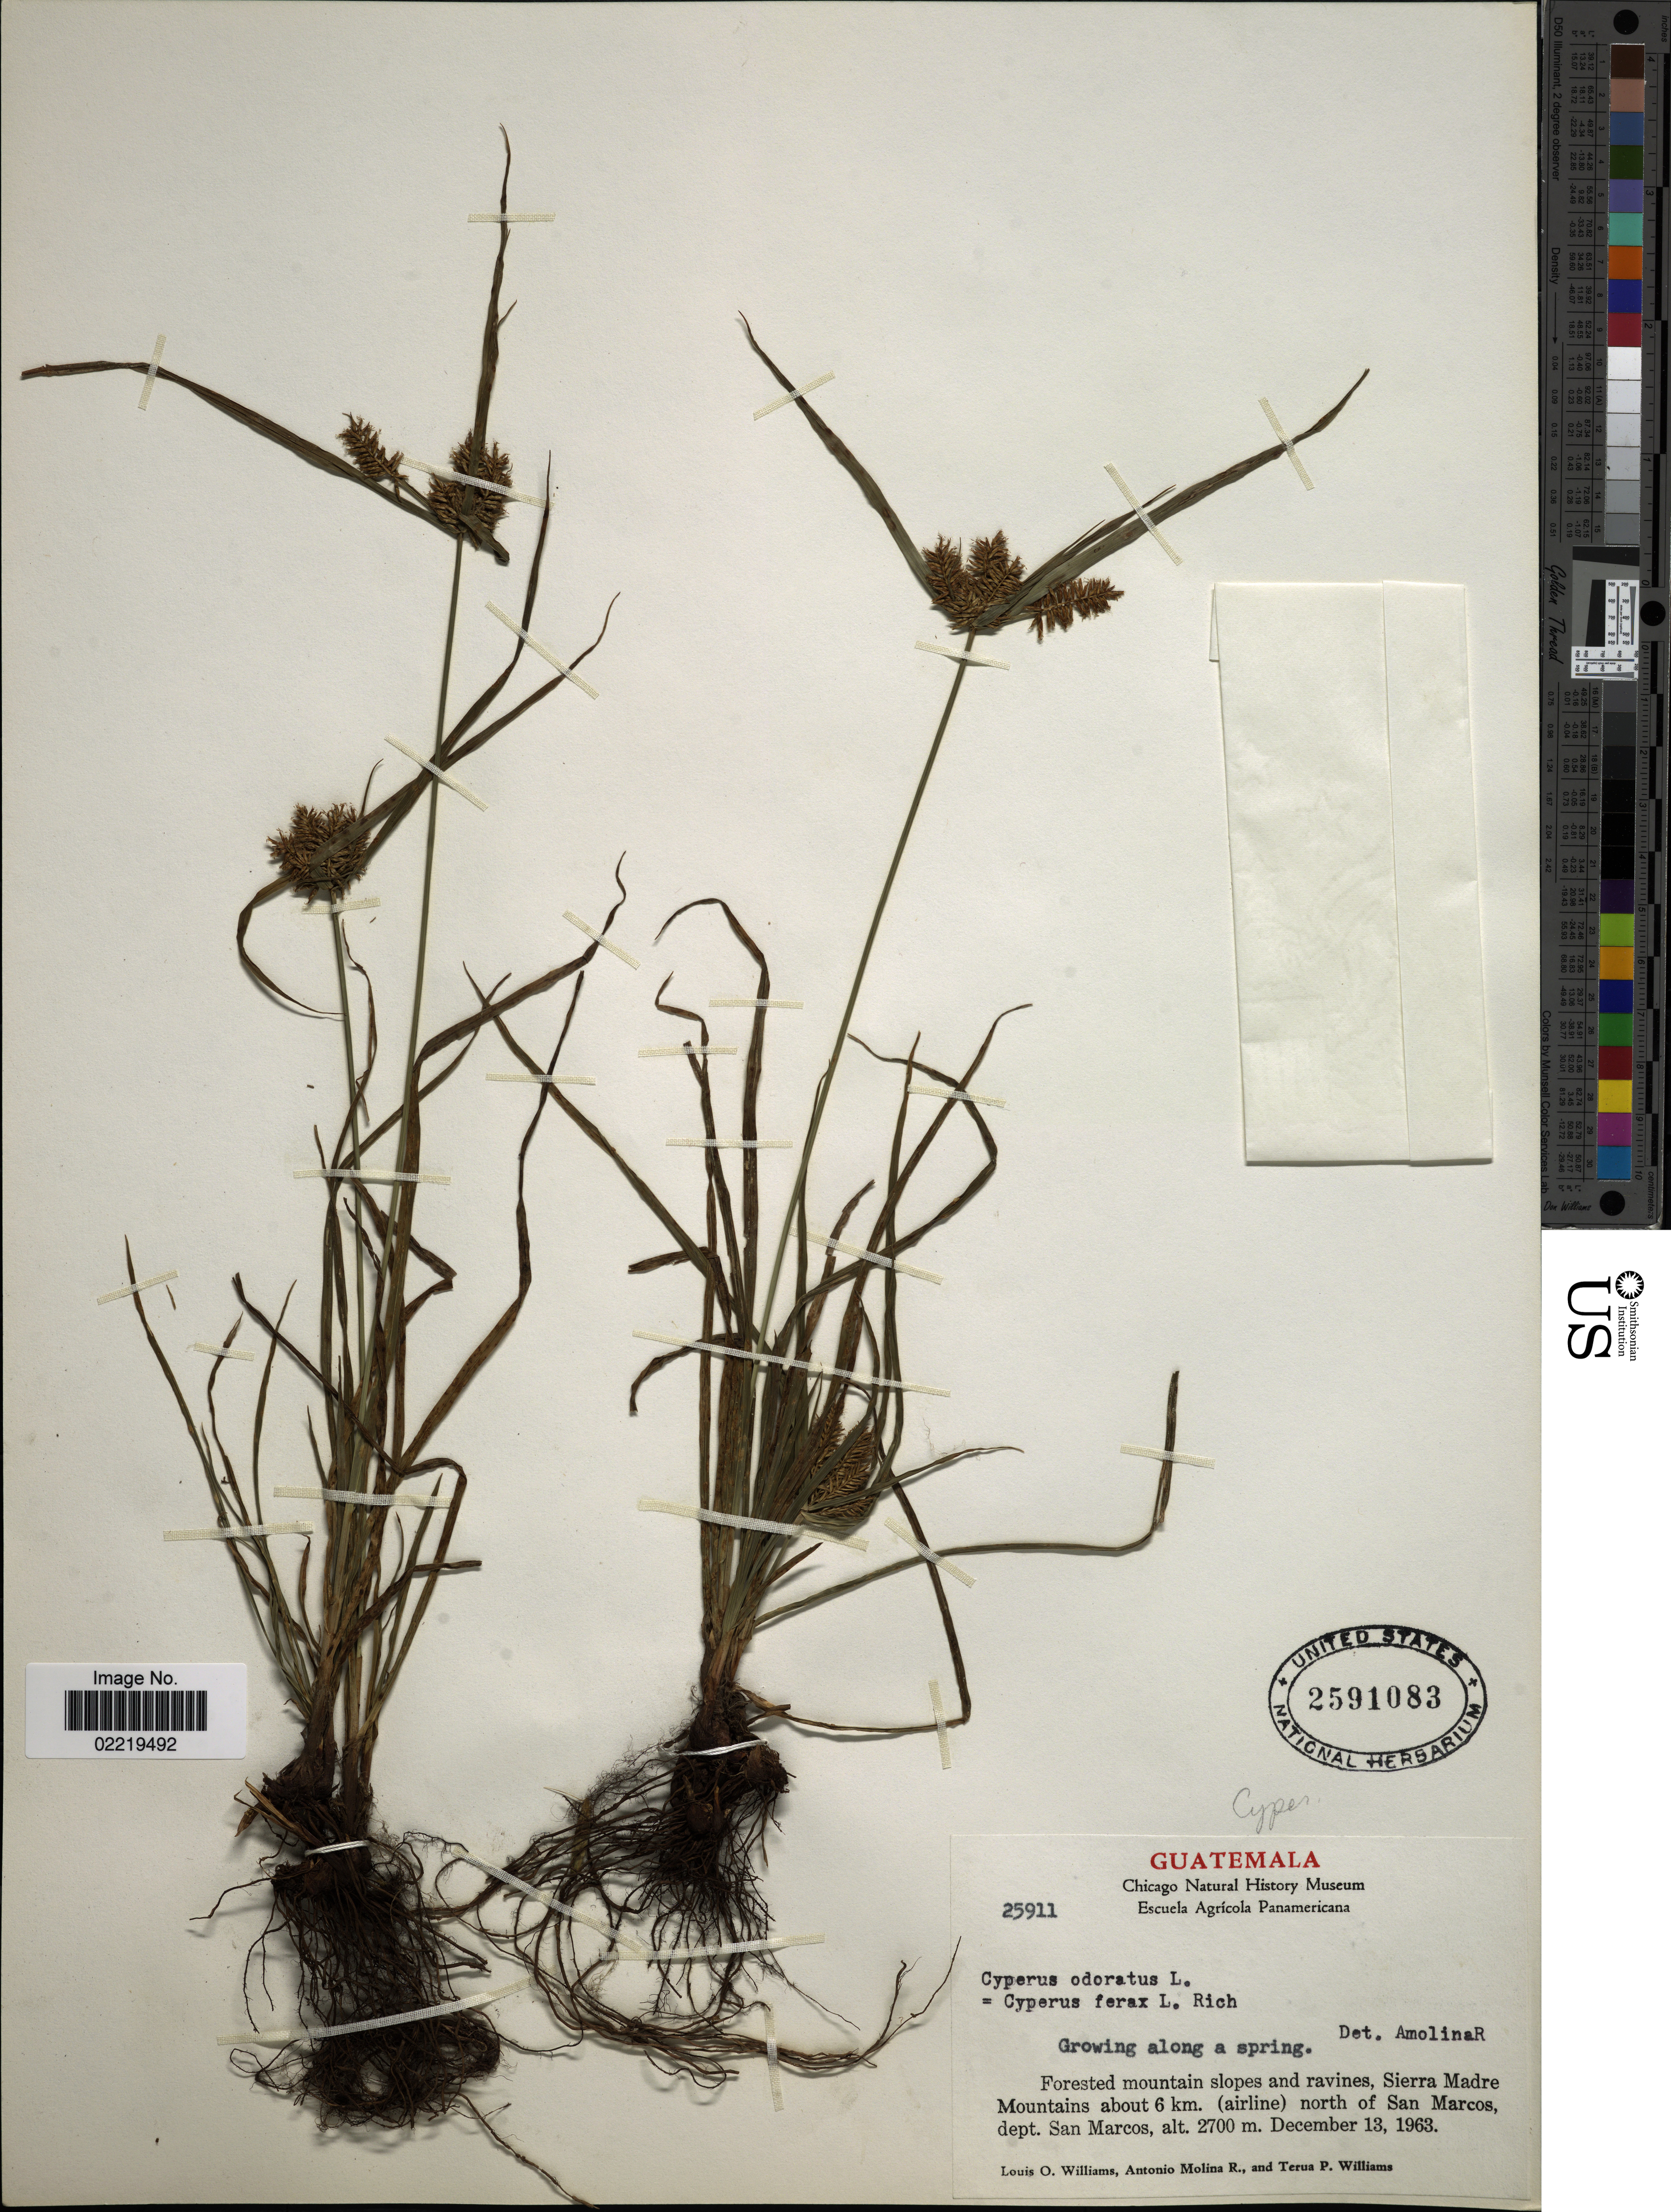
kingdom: Plantae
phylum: Tracheophyta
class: Liliopsida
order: Poales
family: Cyperaceae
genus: Cyperus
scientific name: Cyperus odoratus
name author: L.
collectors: L. O. Williams, A. Molina R. & T. Williams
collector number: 25911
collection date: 1963-12-13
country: Guatemala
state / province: San Marcos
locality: Forested mountain slopes and ravines, Sierra Madre Mountains about 6 km. (airline) north of San Marcos.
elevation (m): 2700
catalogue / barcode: US 2591083